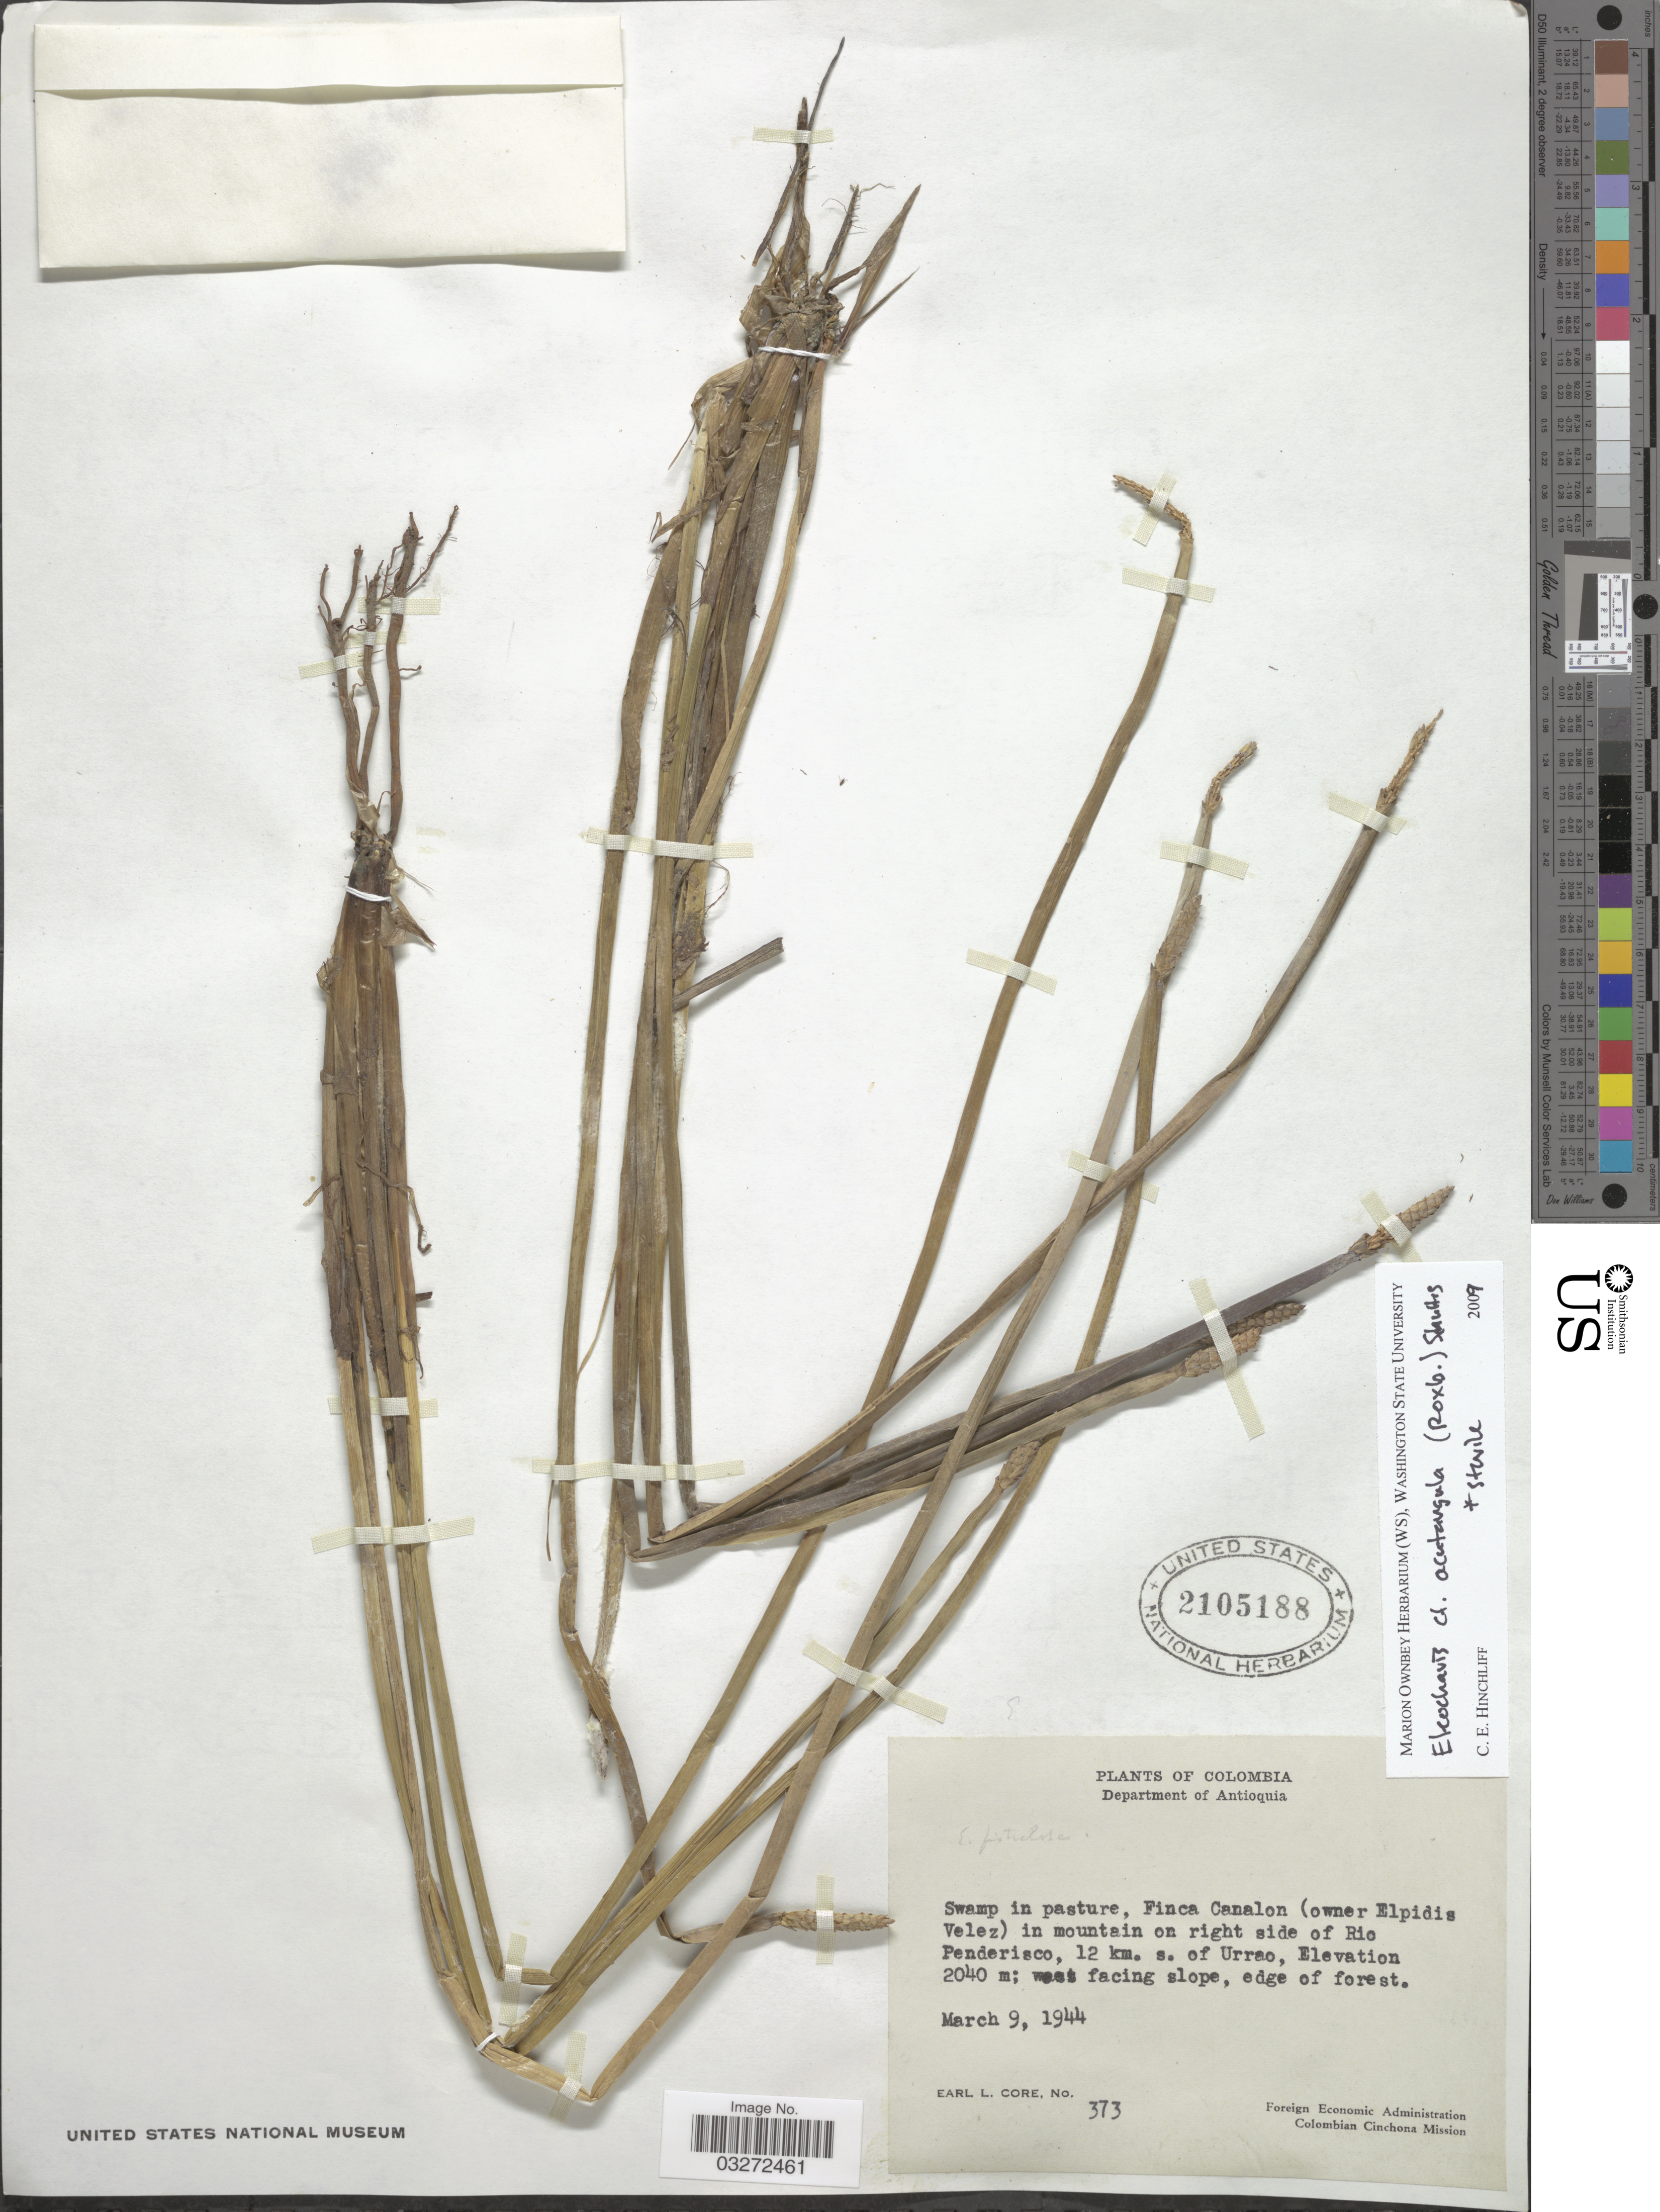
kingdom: Plantae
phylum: Tracheophyta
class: Liliopsida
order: Poales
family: Cyperaceae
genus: Eleocharis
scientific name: Eleocharis acutangula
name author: (Roxb.) Schult.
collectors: E. L. Core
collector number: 373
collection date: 1944-03-09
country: Colombia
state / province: Antioquia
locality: Department of Antioquia. Swamp in pasture, Finca Canalon (owner Elpidis Velez) in mountain on right side of Rio Penderisco, 12 km. s. of Urrao.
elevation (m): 2040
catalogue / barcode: US 2105188